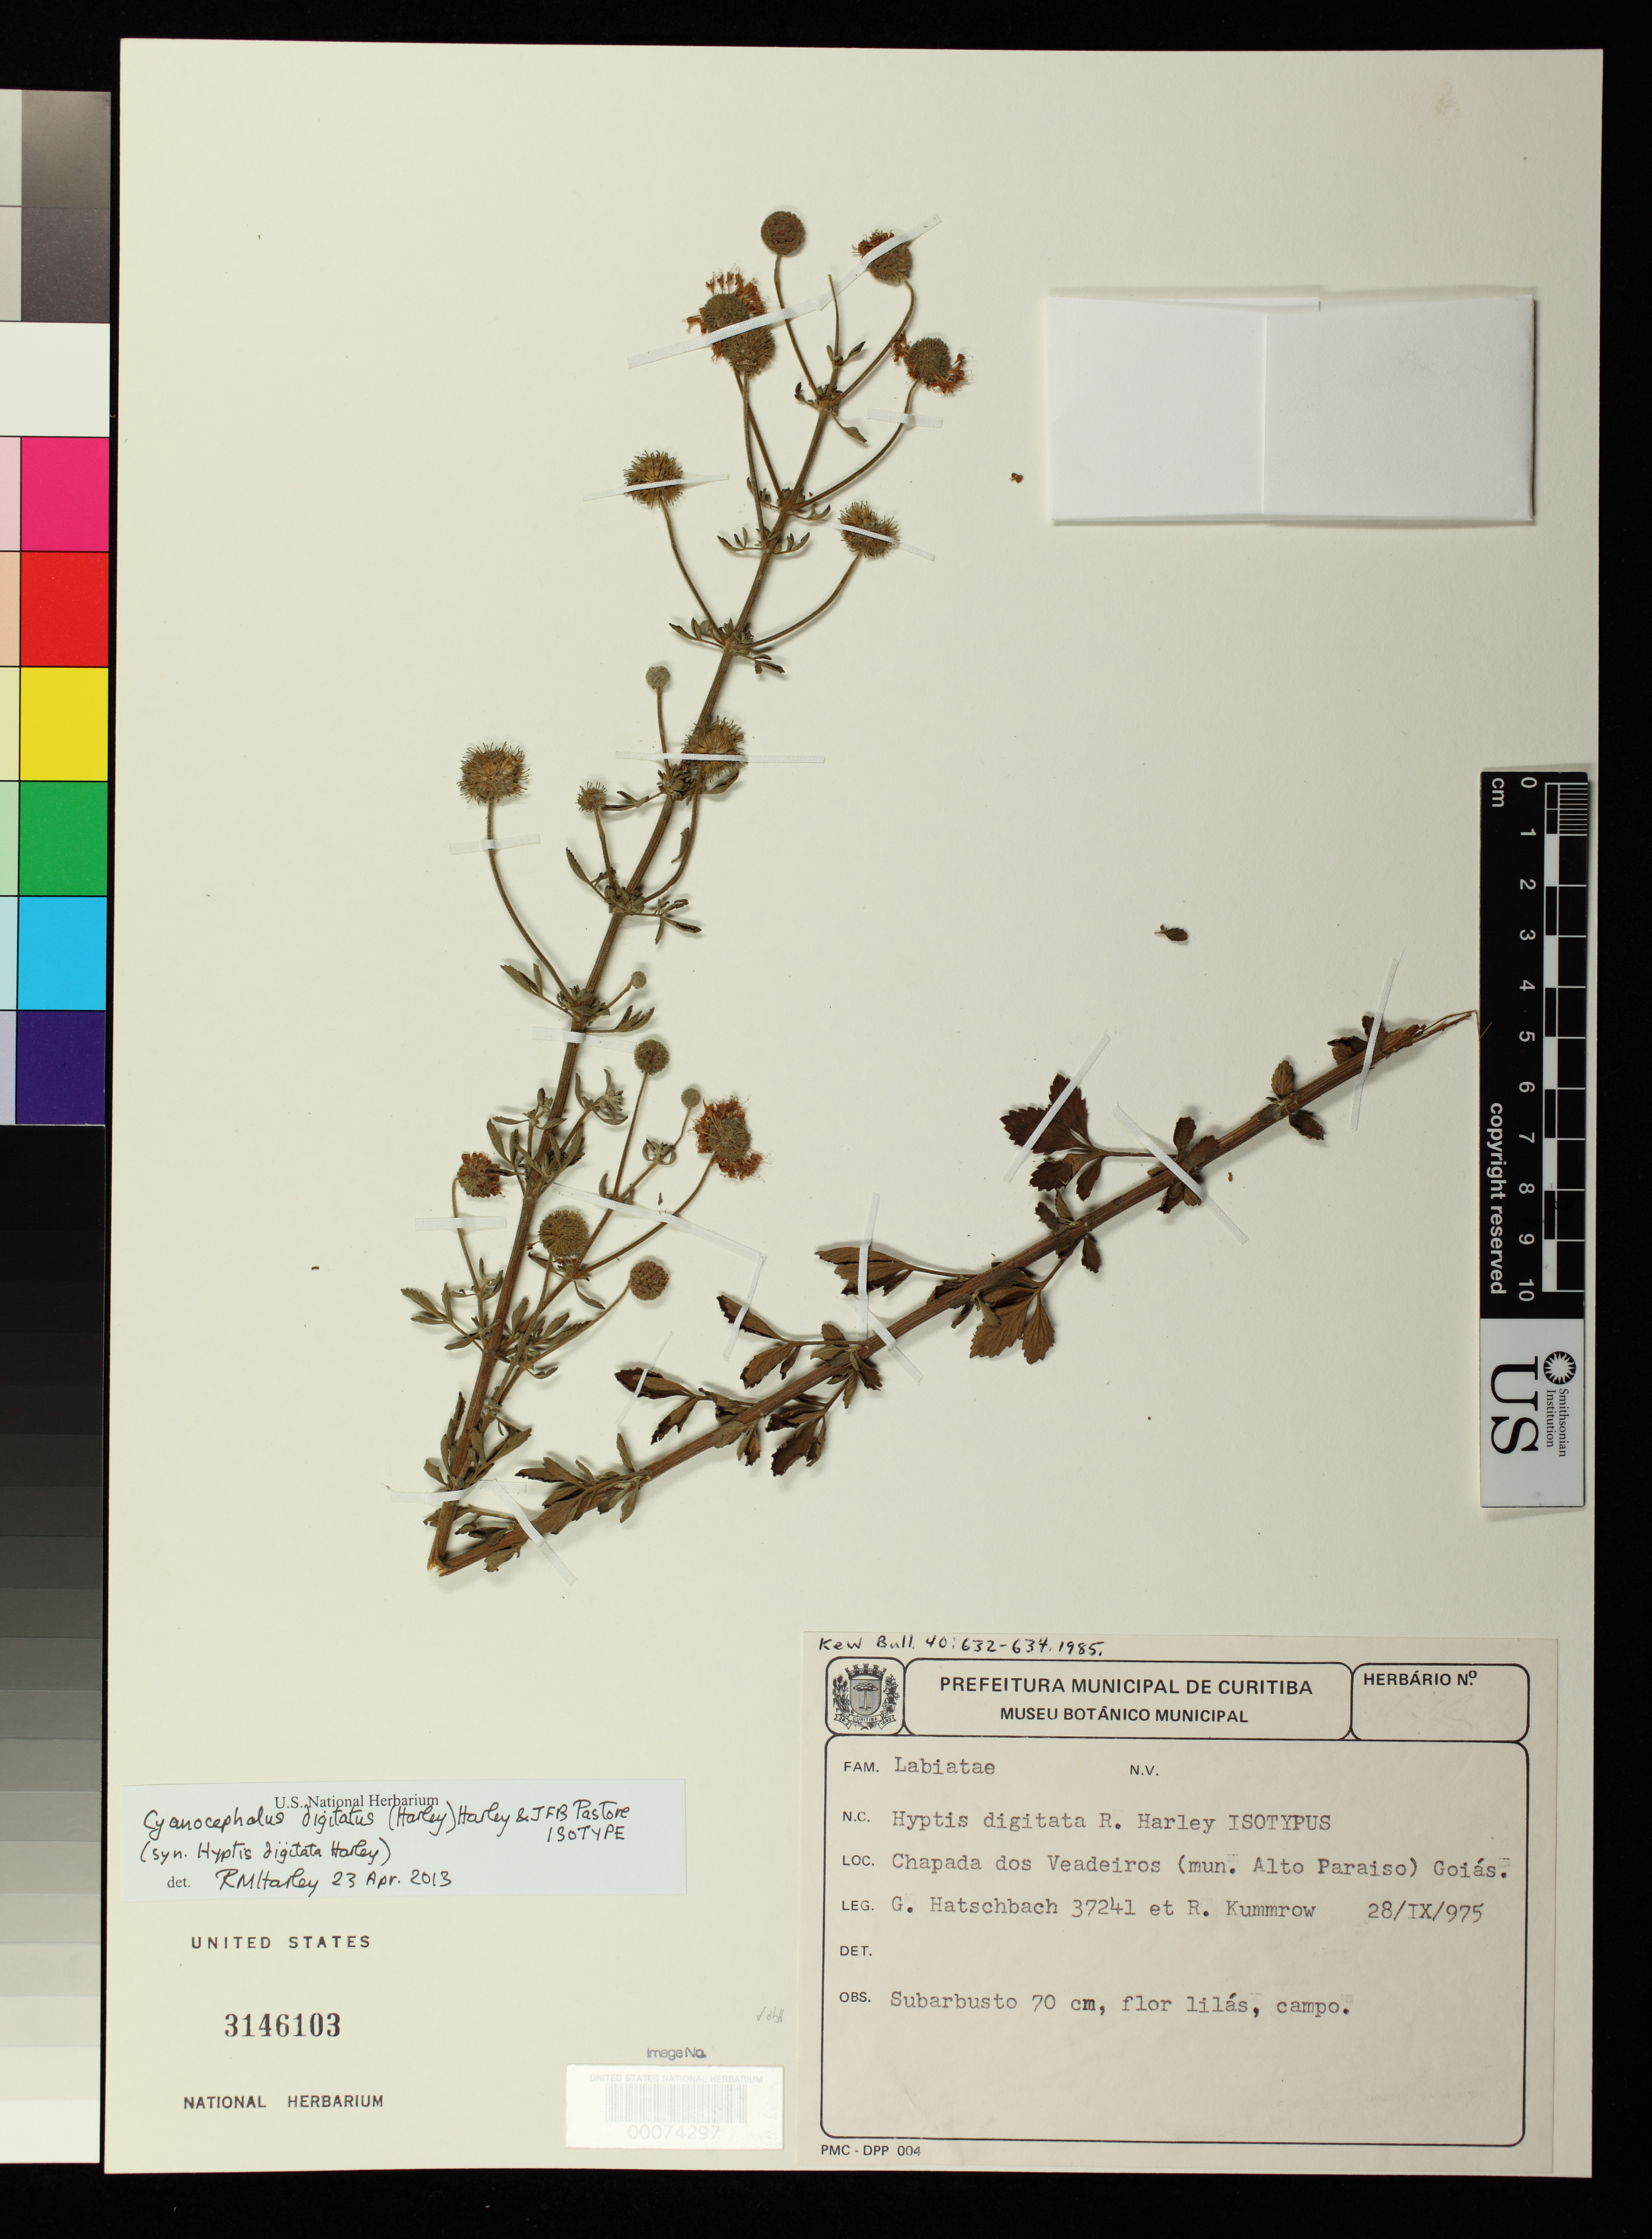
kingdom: Plantae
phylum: Tracheophyta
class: Magnoliopsida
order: Lamiales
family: Lamiaceae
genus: Hyptis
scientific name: Hyptis digitata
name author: Harley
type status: Isotype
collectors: G. Hatschbach & R. Kummrow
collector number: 37241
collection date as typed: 28 Sep 1975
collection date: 1975-09-28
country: Brazil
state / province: Goiás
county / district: Alto Paraiso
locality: Chapada dos Veadeiros.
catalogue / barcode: US 3146103